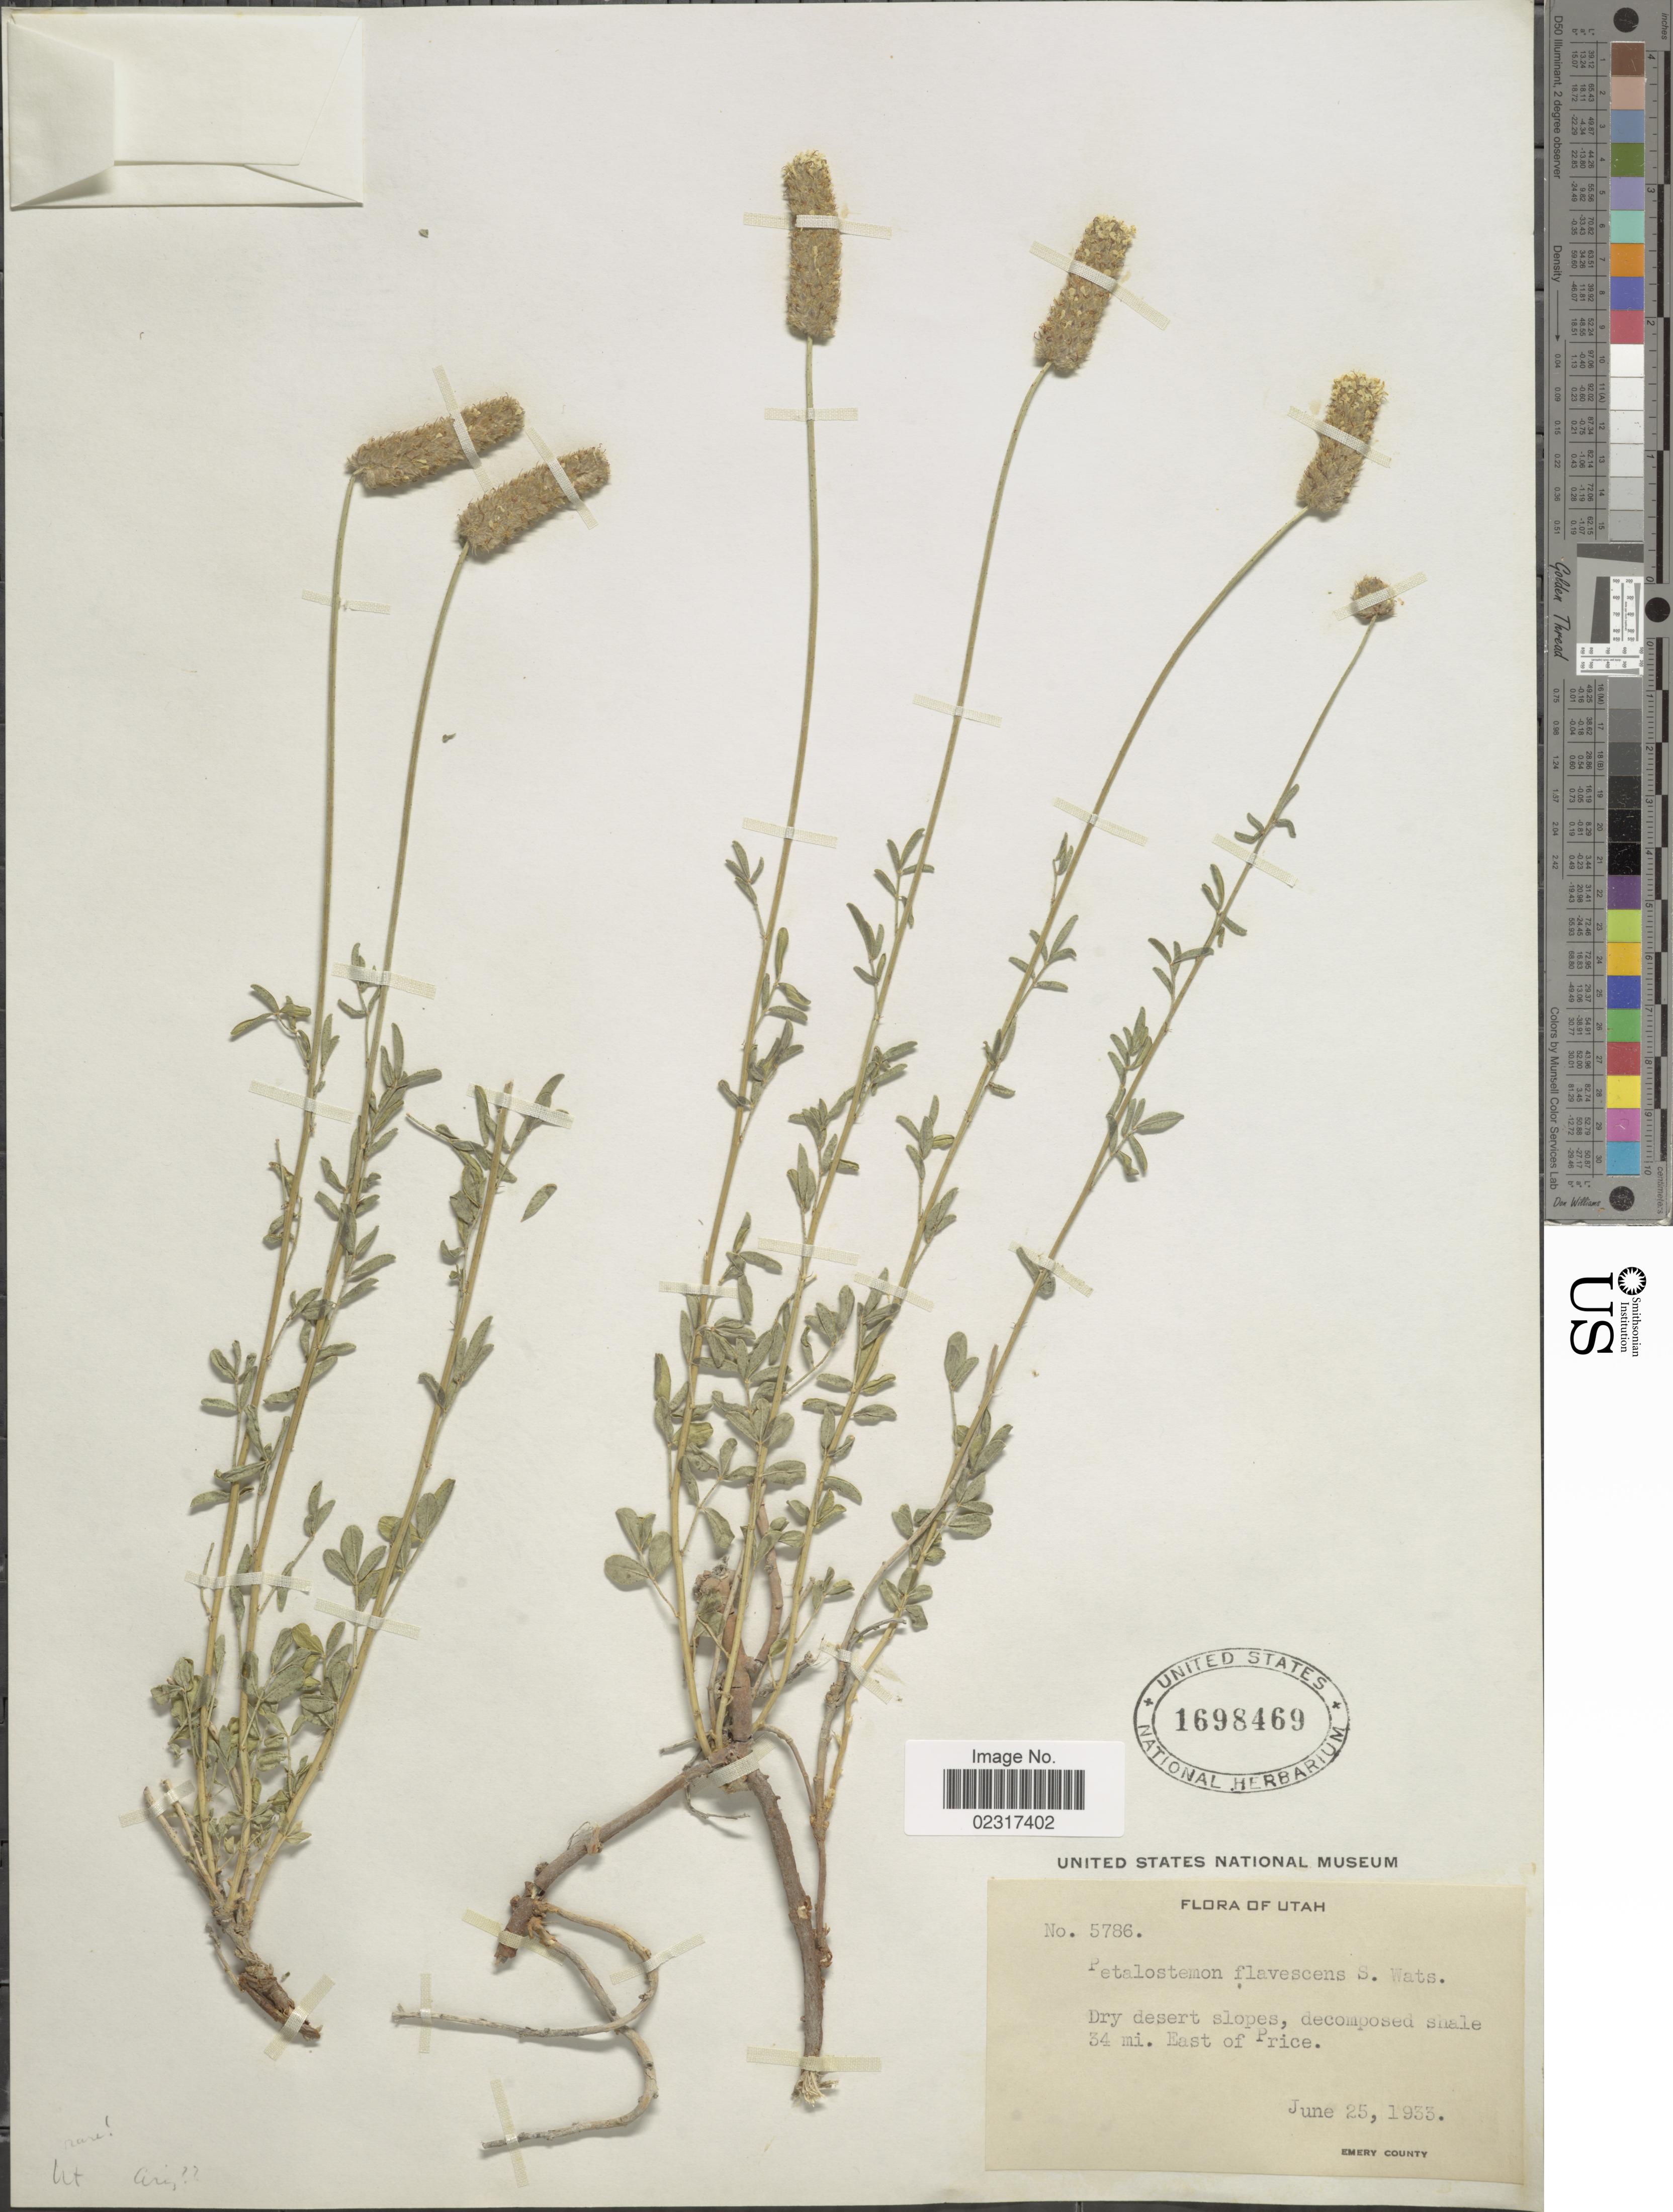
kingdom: Plantae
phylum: Tracheophyta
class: Magnoliopsida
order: Fabales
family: Fabaceae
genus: Dalea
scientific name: Dalea flavescens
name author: (S. Watson) S.L. Welsh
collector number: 5786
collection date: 1933-06-25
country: United States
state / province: Utah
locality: Dry desert slopes, decomposed shale 34 mi. East of Price, Emery County.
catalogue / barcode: US 1698469